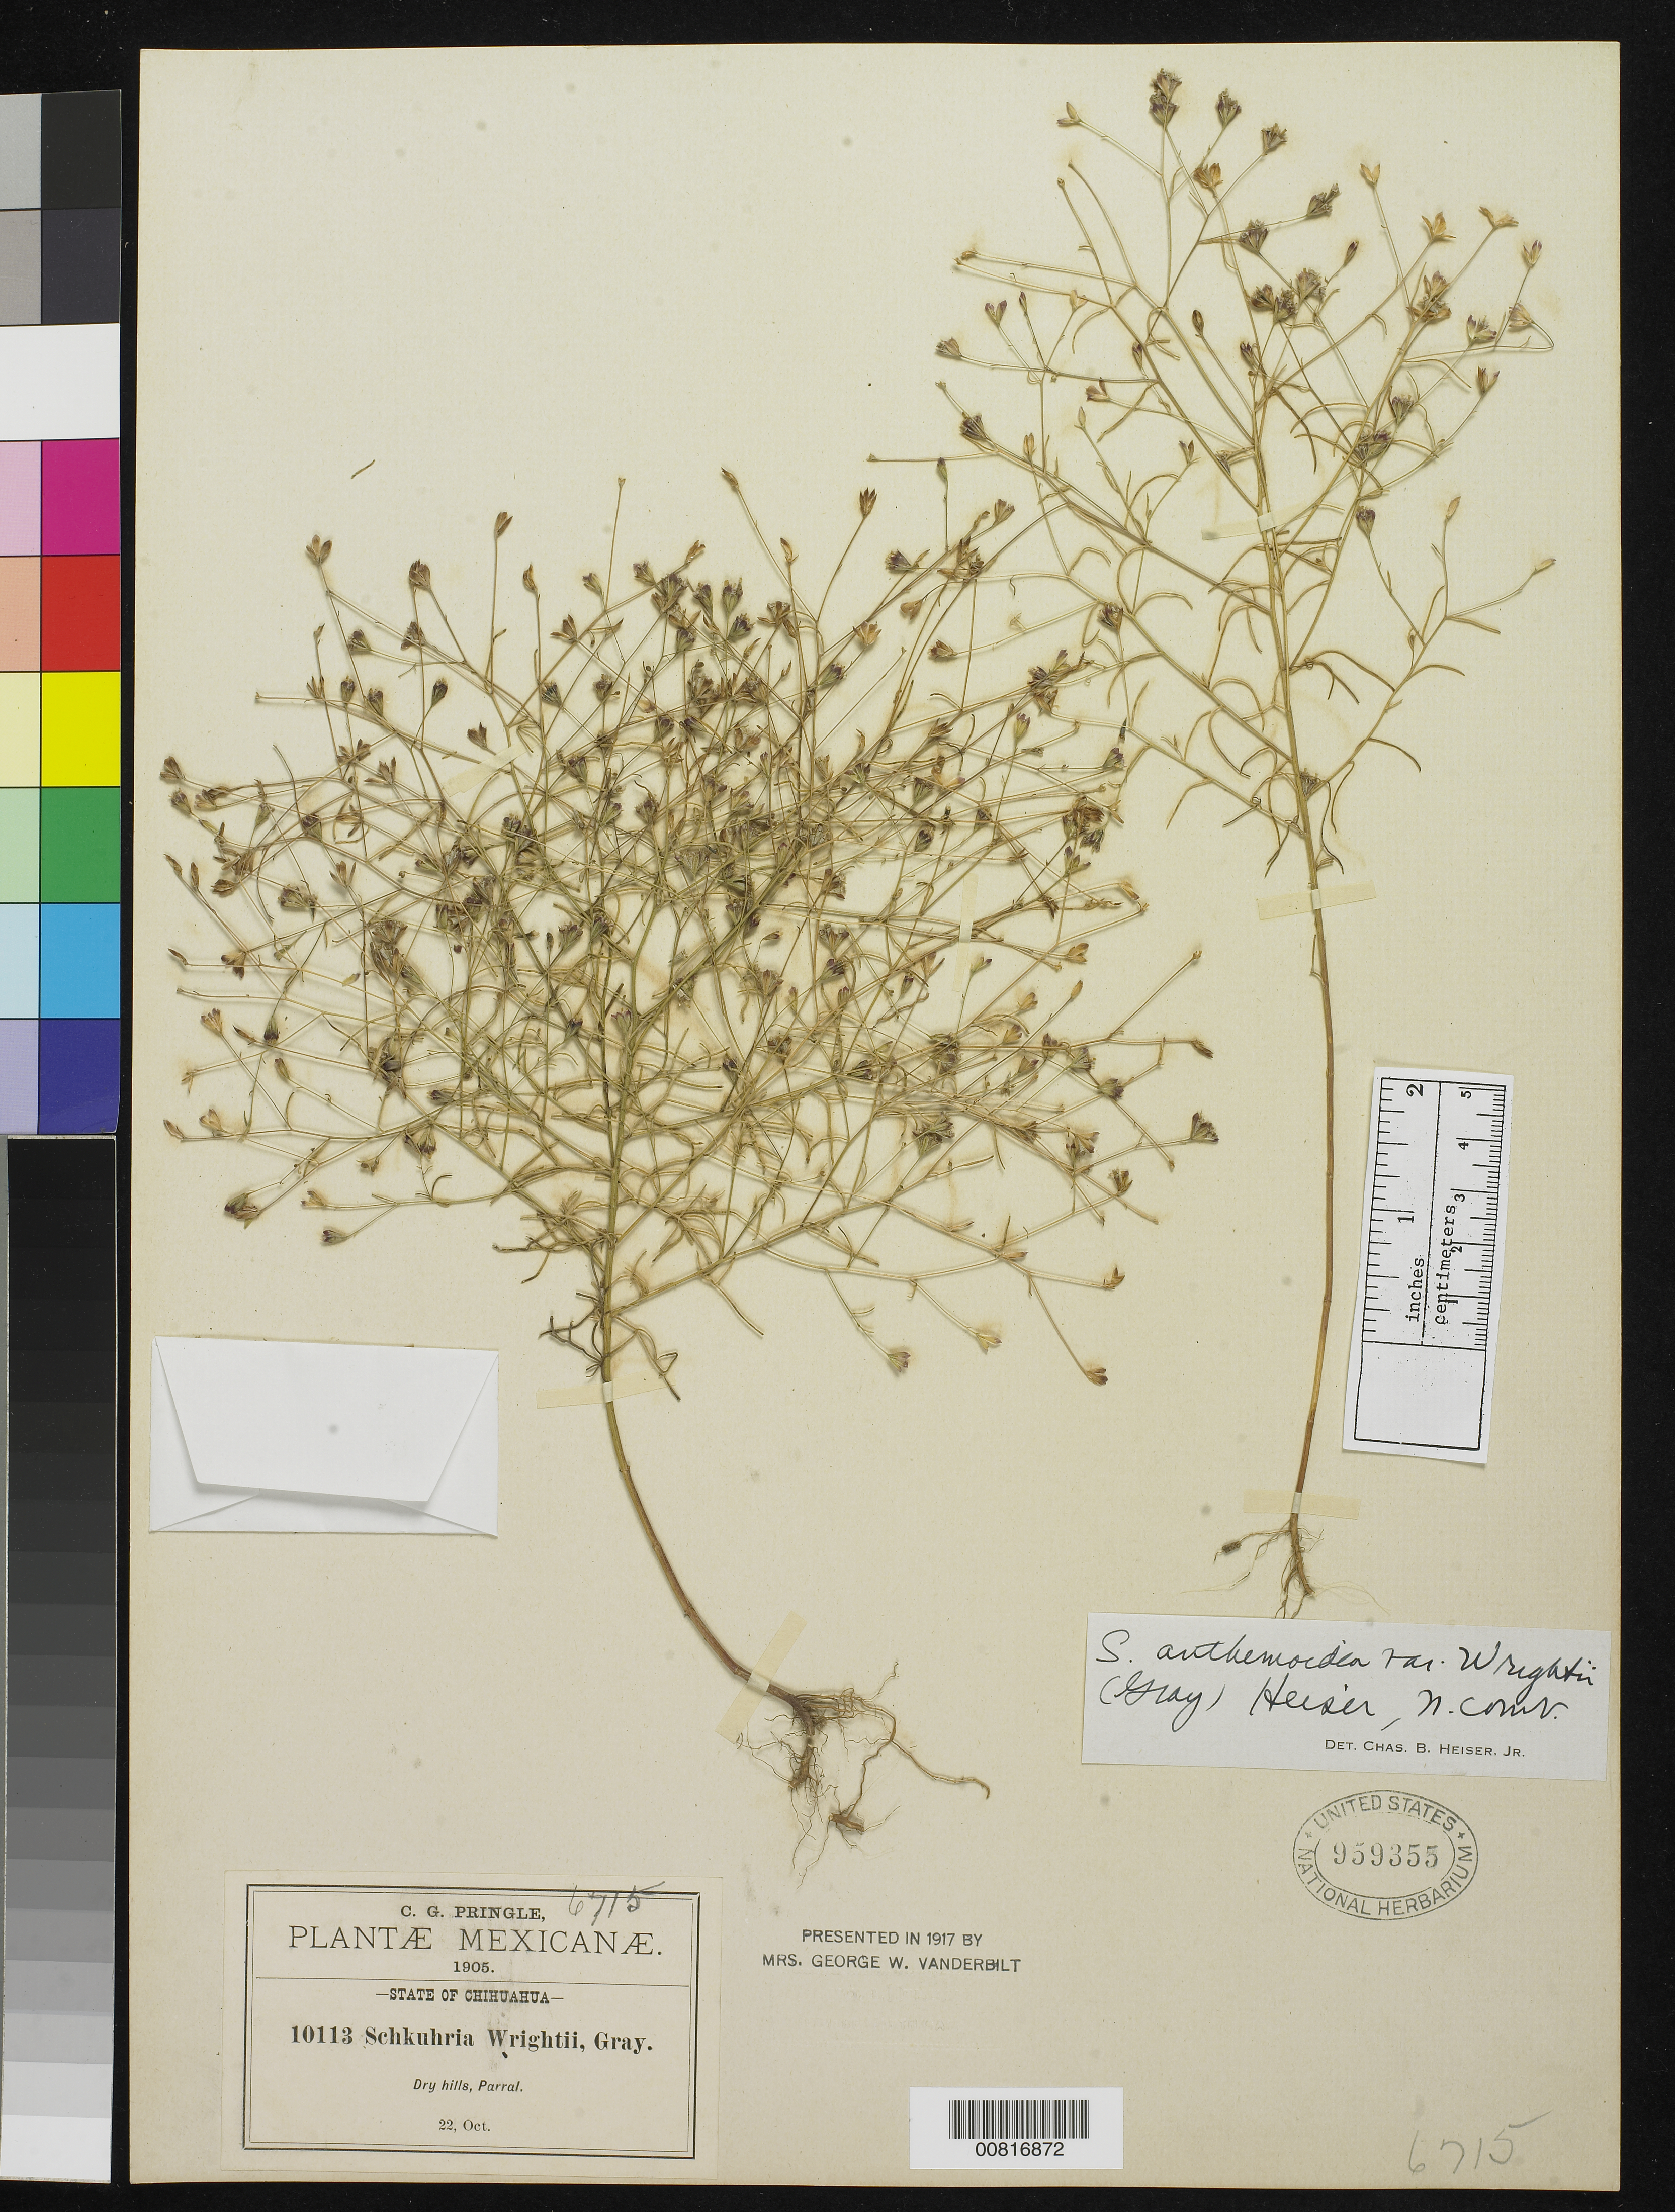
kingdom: Plantae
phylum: Tracheophyta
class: Magnoliopsida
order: Asterales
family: Asteraceae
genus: Schkuhria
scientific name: Schkuhria wislizeni var. wrightii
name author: (A. Gray) S.F. Blake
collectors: C. G. Pringle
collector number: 10113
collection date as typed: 22 Oct 1905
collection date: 1905-10-22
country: Mexico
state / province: Chihuahua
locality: Dry hills, Parral, Chihuahua.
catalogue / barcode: US 959355